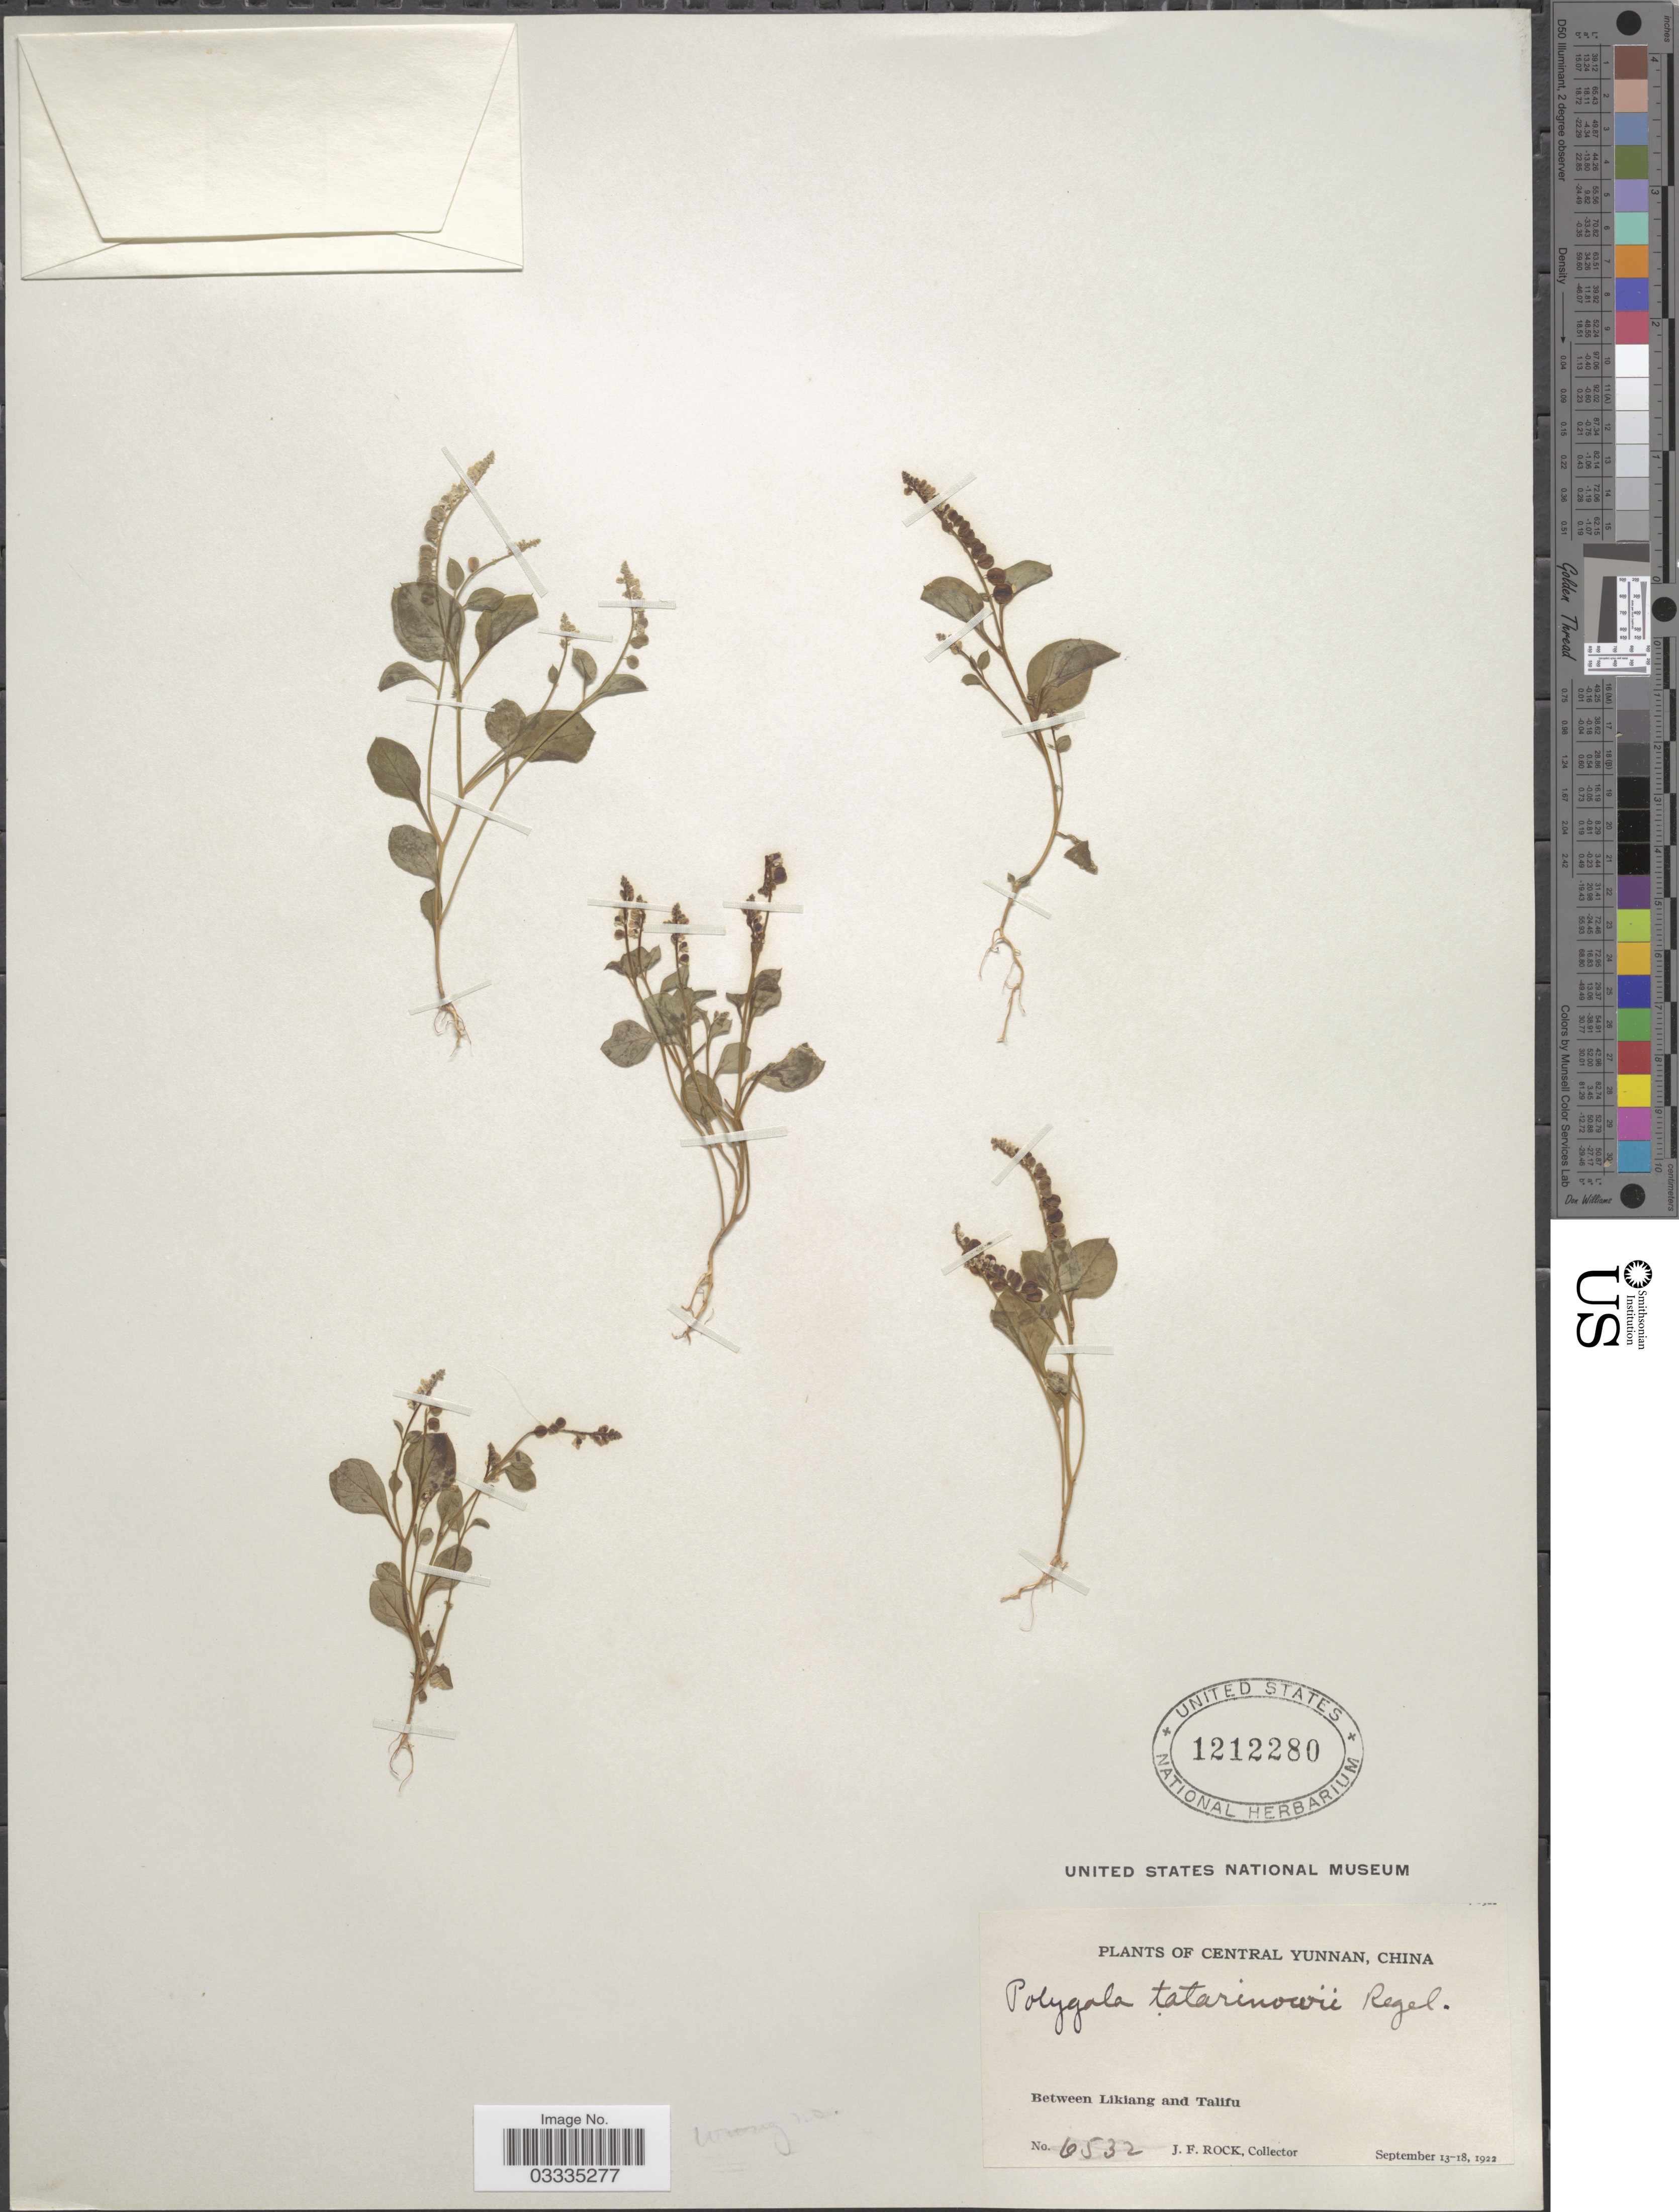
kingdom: Plantae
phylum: Tracheophyta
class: Magnoliopsida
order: Fabales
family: Polygalaceae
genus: Polygala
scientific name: Polygala tatarinowii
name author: Regel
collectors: J. Rock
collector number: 6532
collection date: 1922-09-13/1922-09-18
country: China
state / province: Yunnan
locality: Central Yunnan. Between Likiang and Talifu.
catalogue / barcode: US 1212280